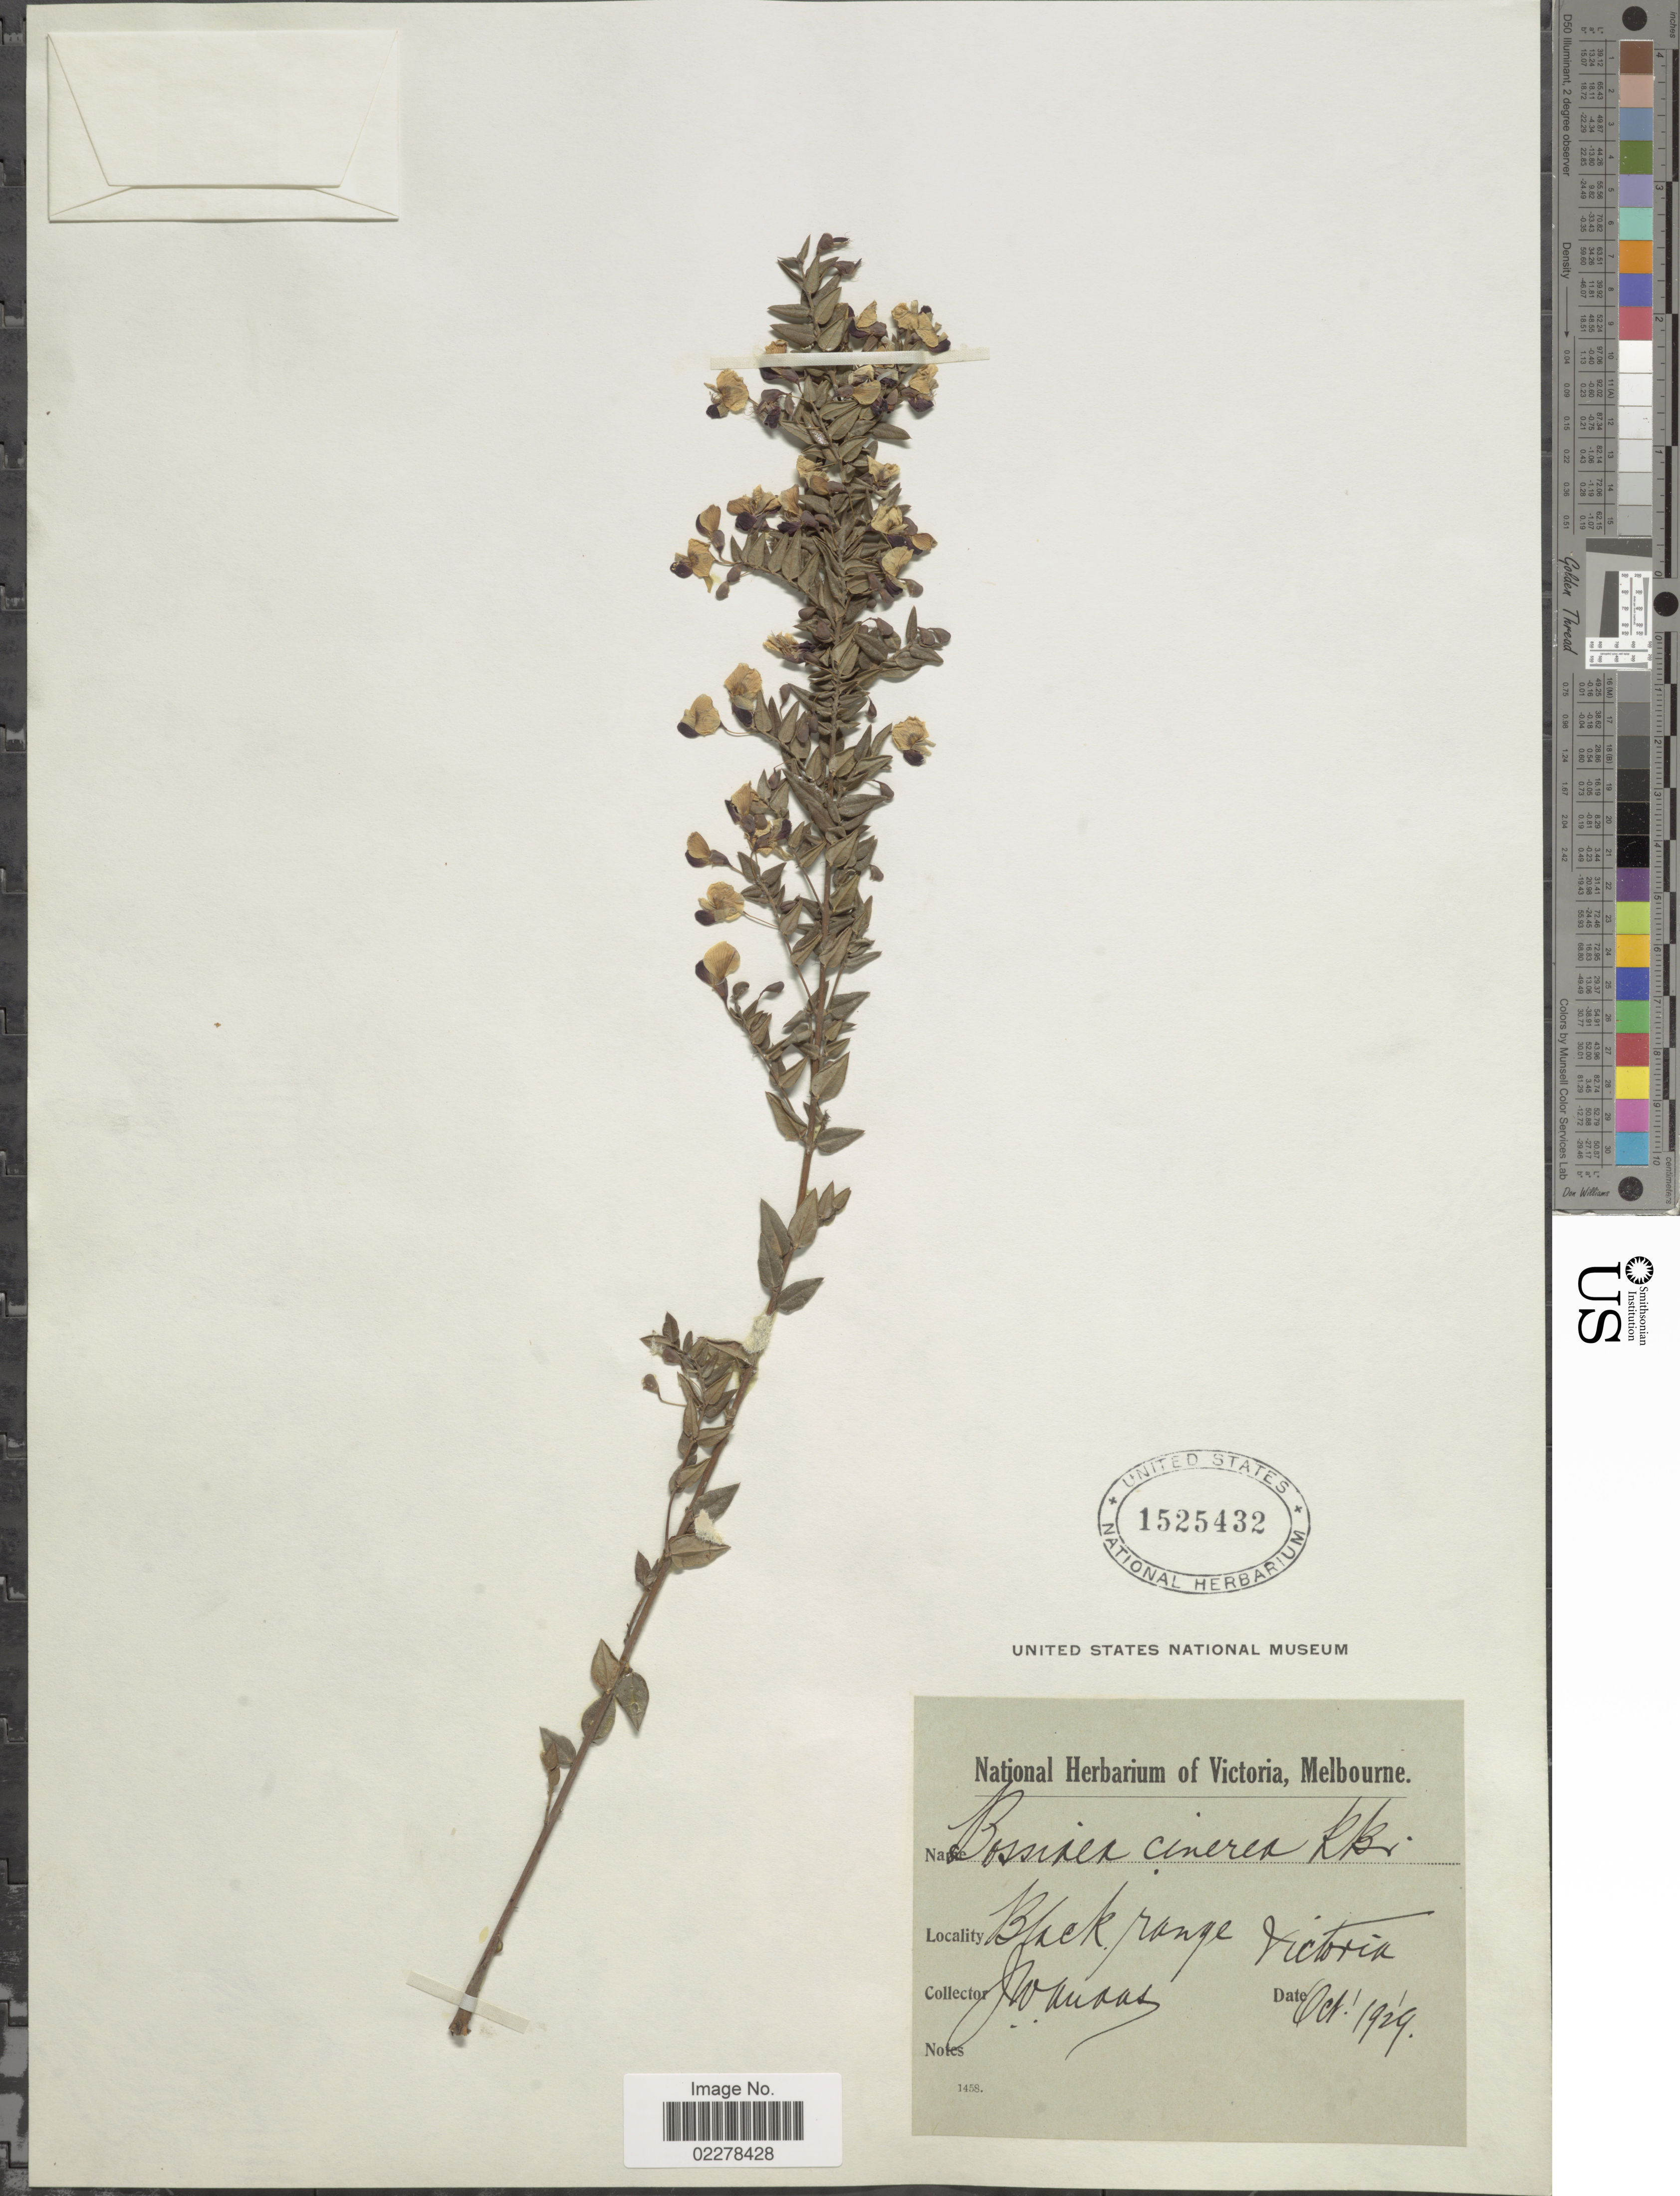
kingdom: Plantae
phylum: Tracheophyta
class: Magnoliopsida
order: Fabales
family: Fabaceae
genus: Bossiaea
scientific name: Bossiaea cinerea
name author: R. Br.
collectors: J. Audas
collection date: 1929-10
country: Australia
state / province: Victoria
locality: Black Range, Victoria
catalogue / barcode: US 1525432